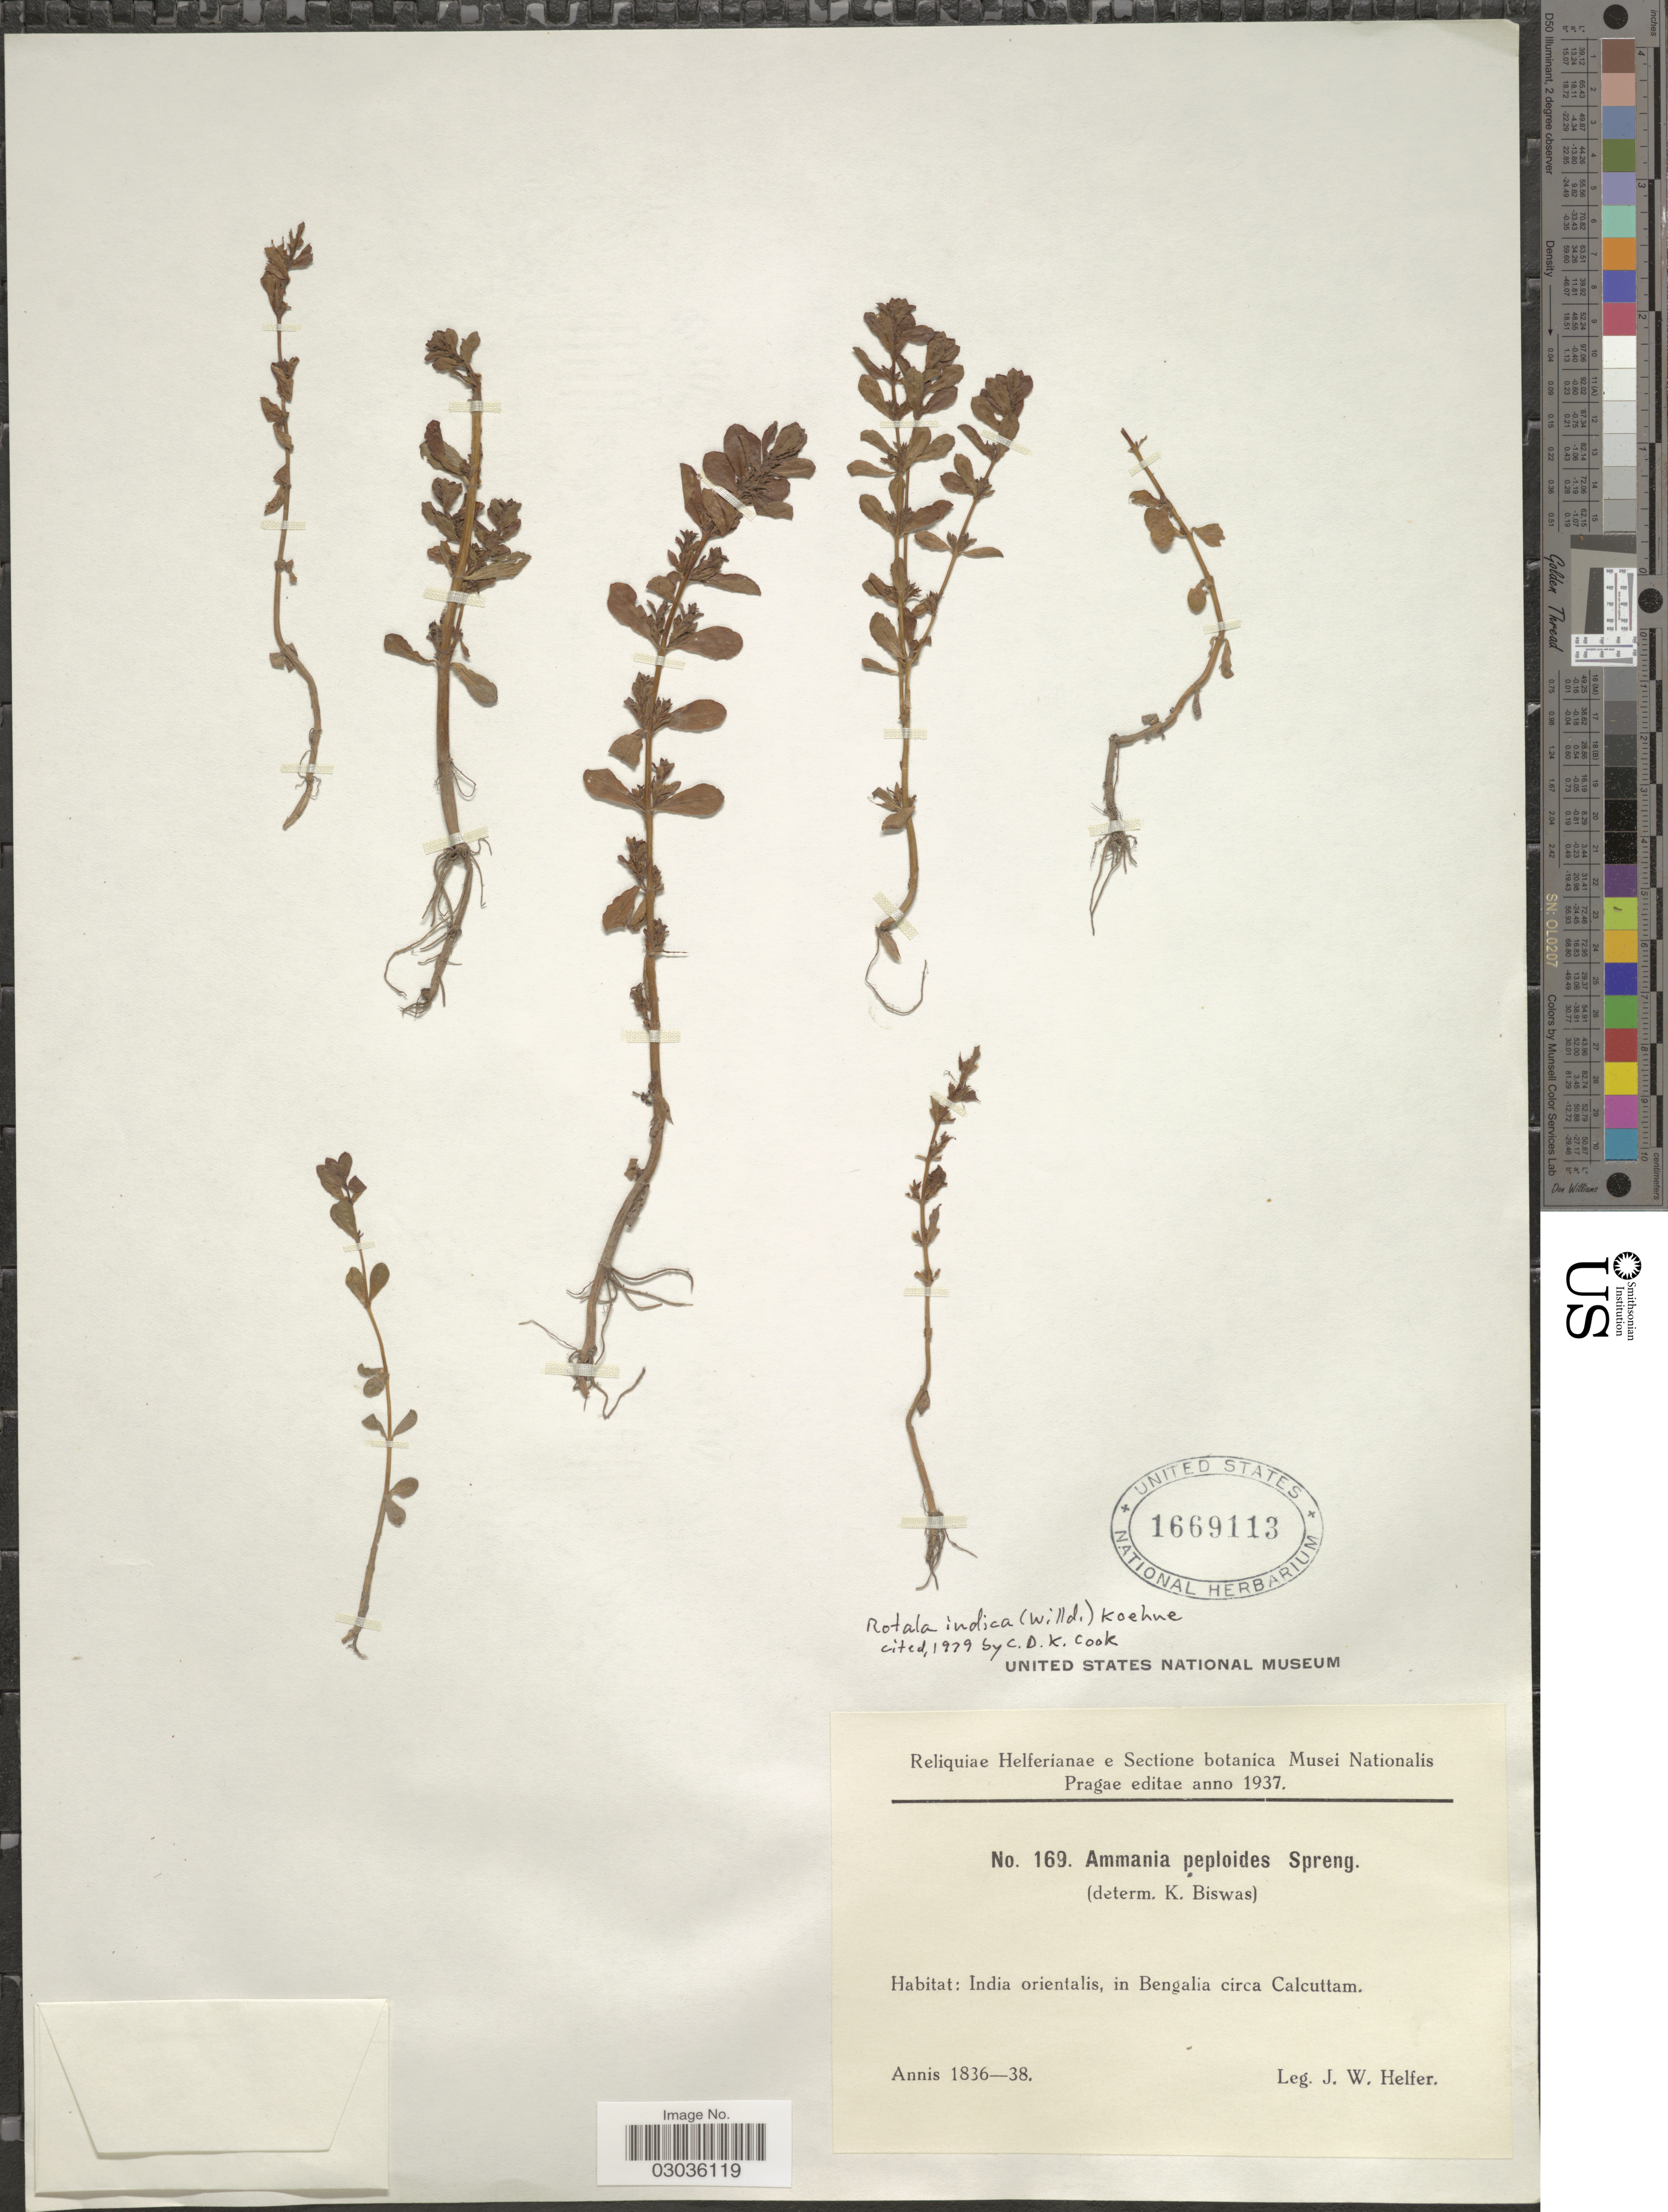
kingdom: Plantae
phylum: Tracheophyta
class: Magnoliopsida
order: Myrtales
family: Lythraceae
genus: Rotala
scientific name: Rotala indica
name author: (L.) Koehne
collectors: J. W. Helfer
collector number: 169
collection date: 1836/1838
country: India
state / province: West Bengal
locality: India orientalis, in Bengalia circa Calcuttam.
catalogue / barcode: US 1669113